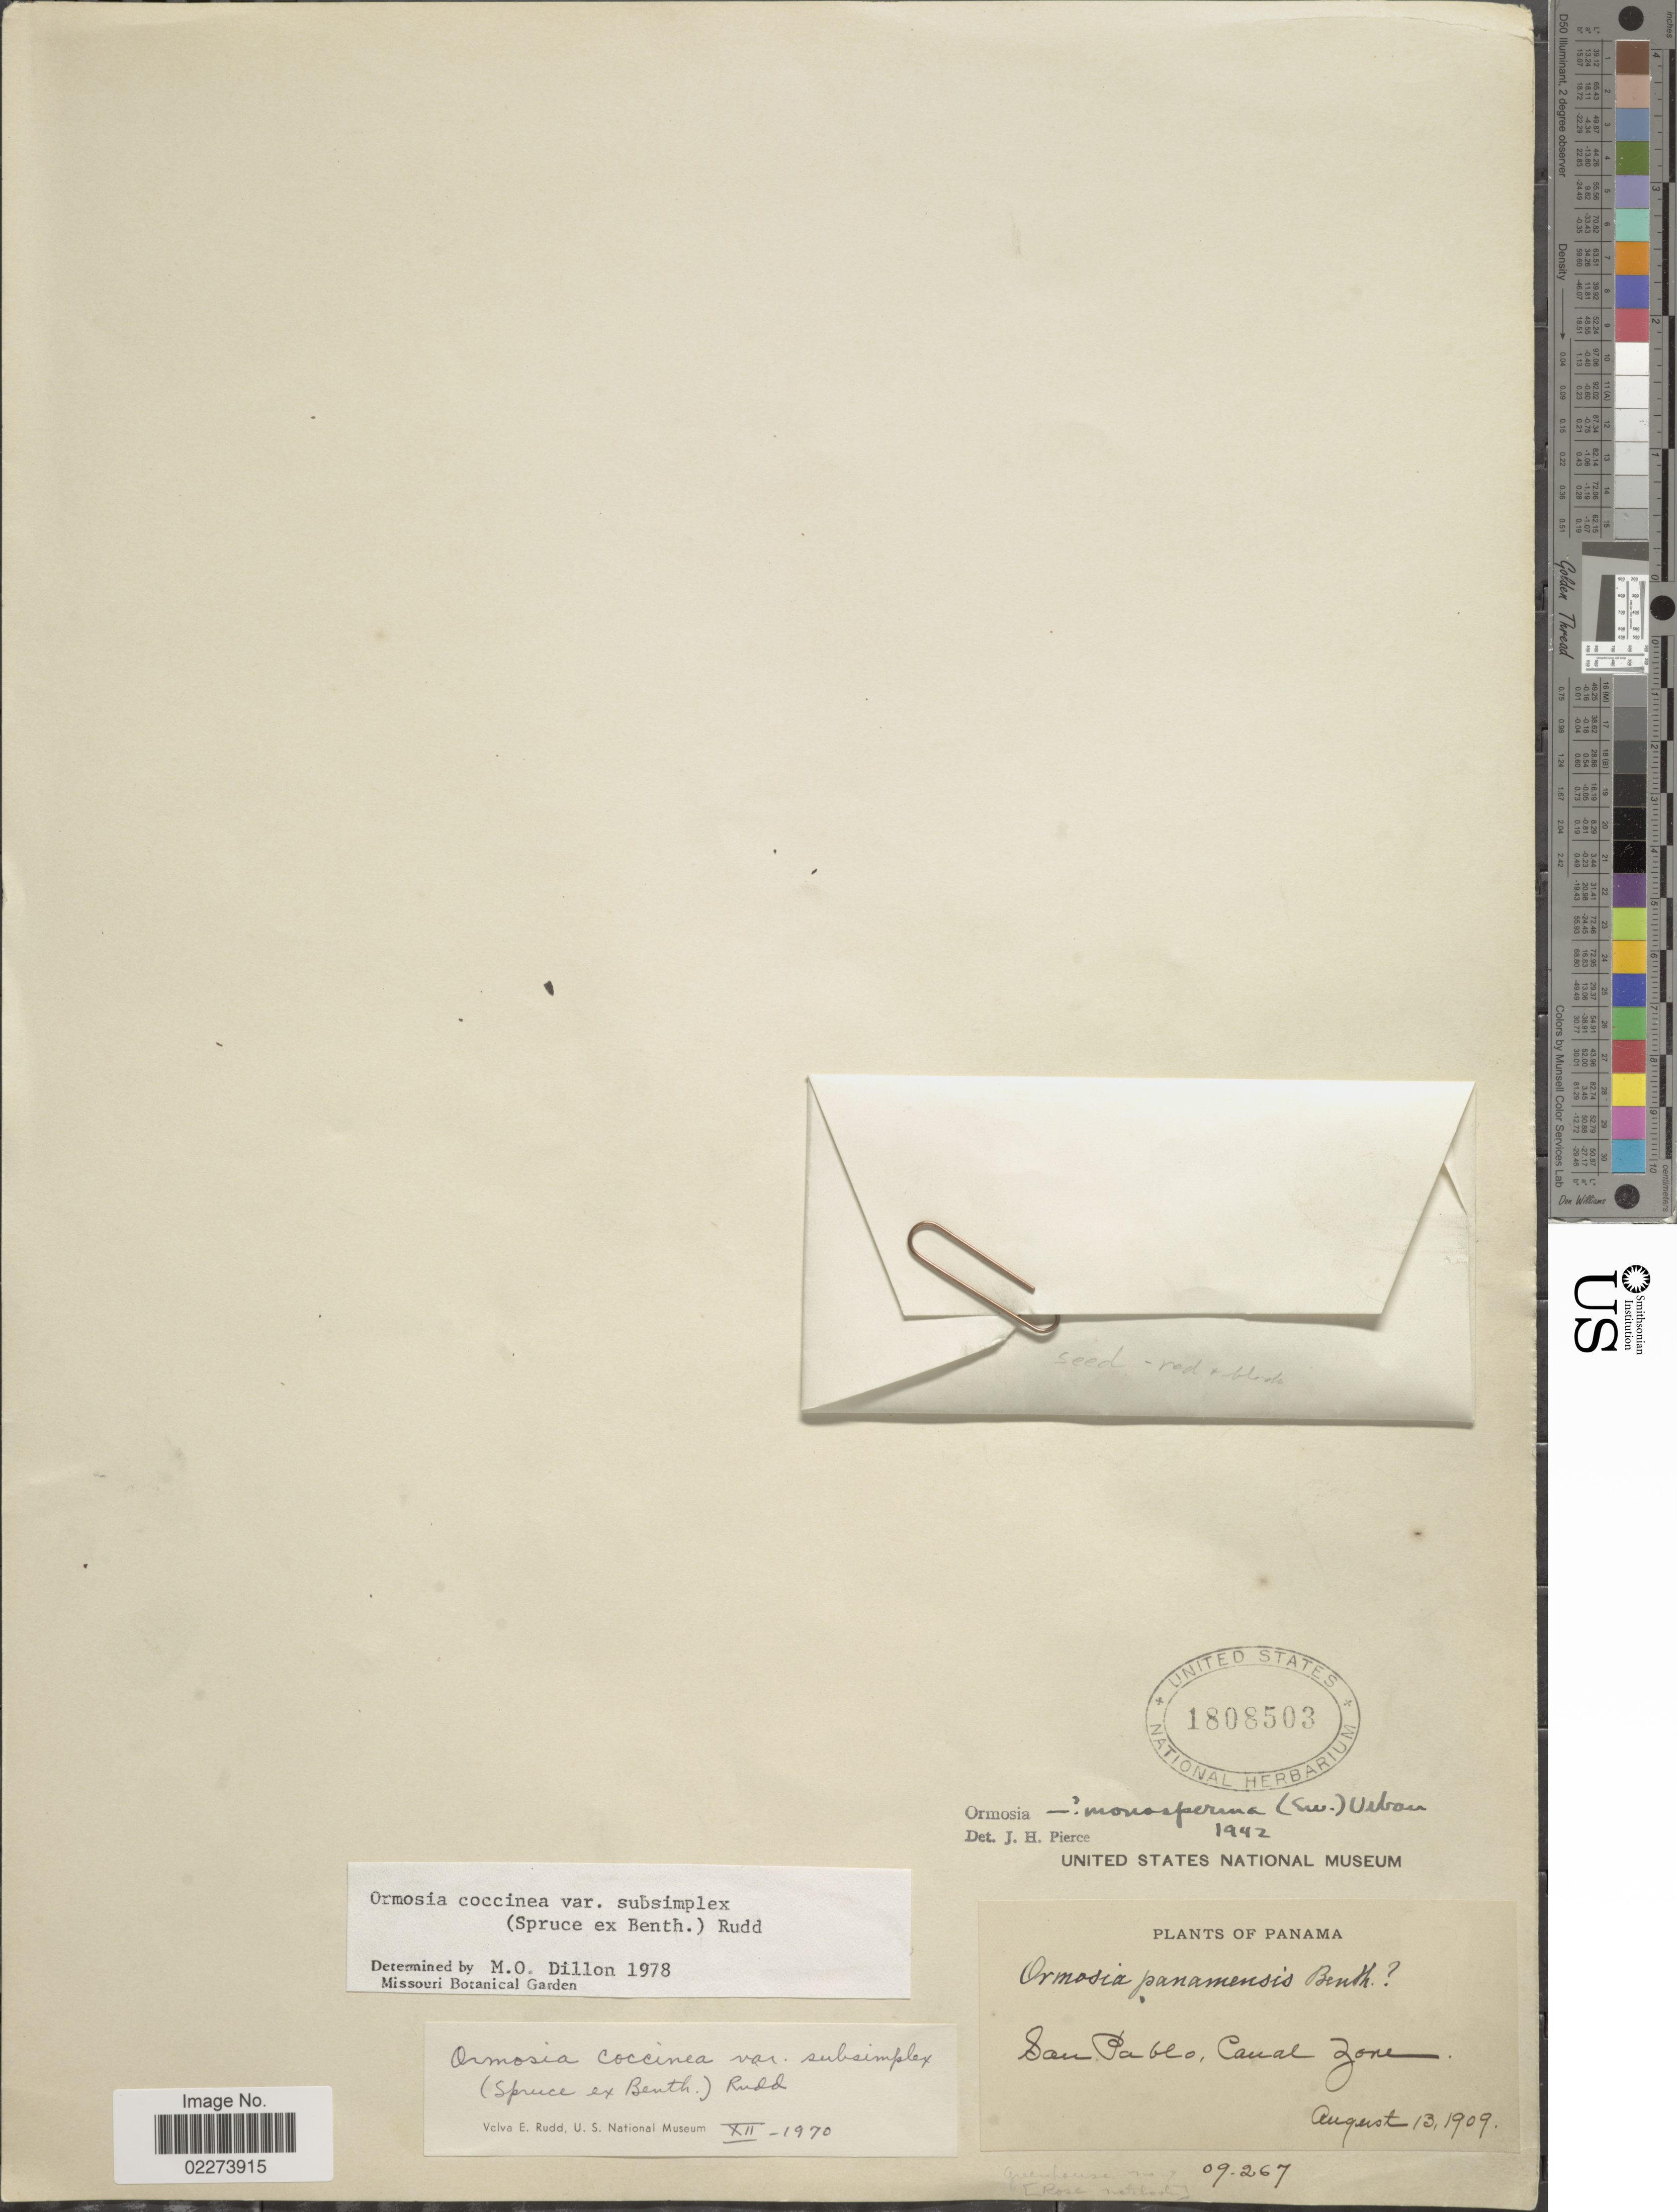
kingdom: Plantae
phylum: Tracheophyta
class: Magnoliopsida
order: Fabales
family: Fabaceae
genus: Ormosia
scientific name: Ormosia coccinea var. subsimplex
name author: (Spruce ex Benth.) Rudd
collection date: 1909-08-13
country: Panama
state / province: Colón / Panamá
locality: San Pablo, Canal Zone [possibly original collection data for a cultivated collection]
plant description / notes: Possibly from cultivation; annotated with greenhouse no. 09.267 [Rose collection?]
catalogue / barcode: US 1808503